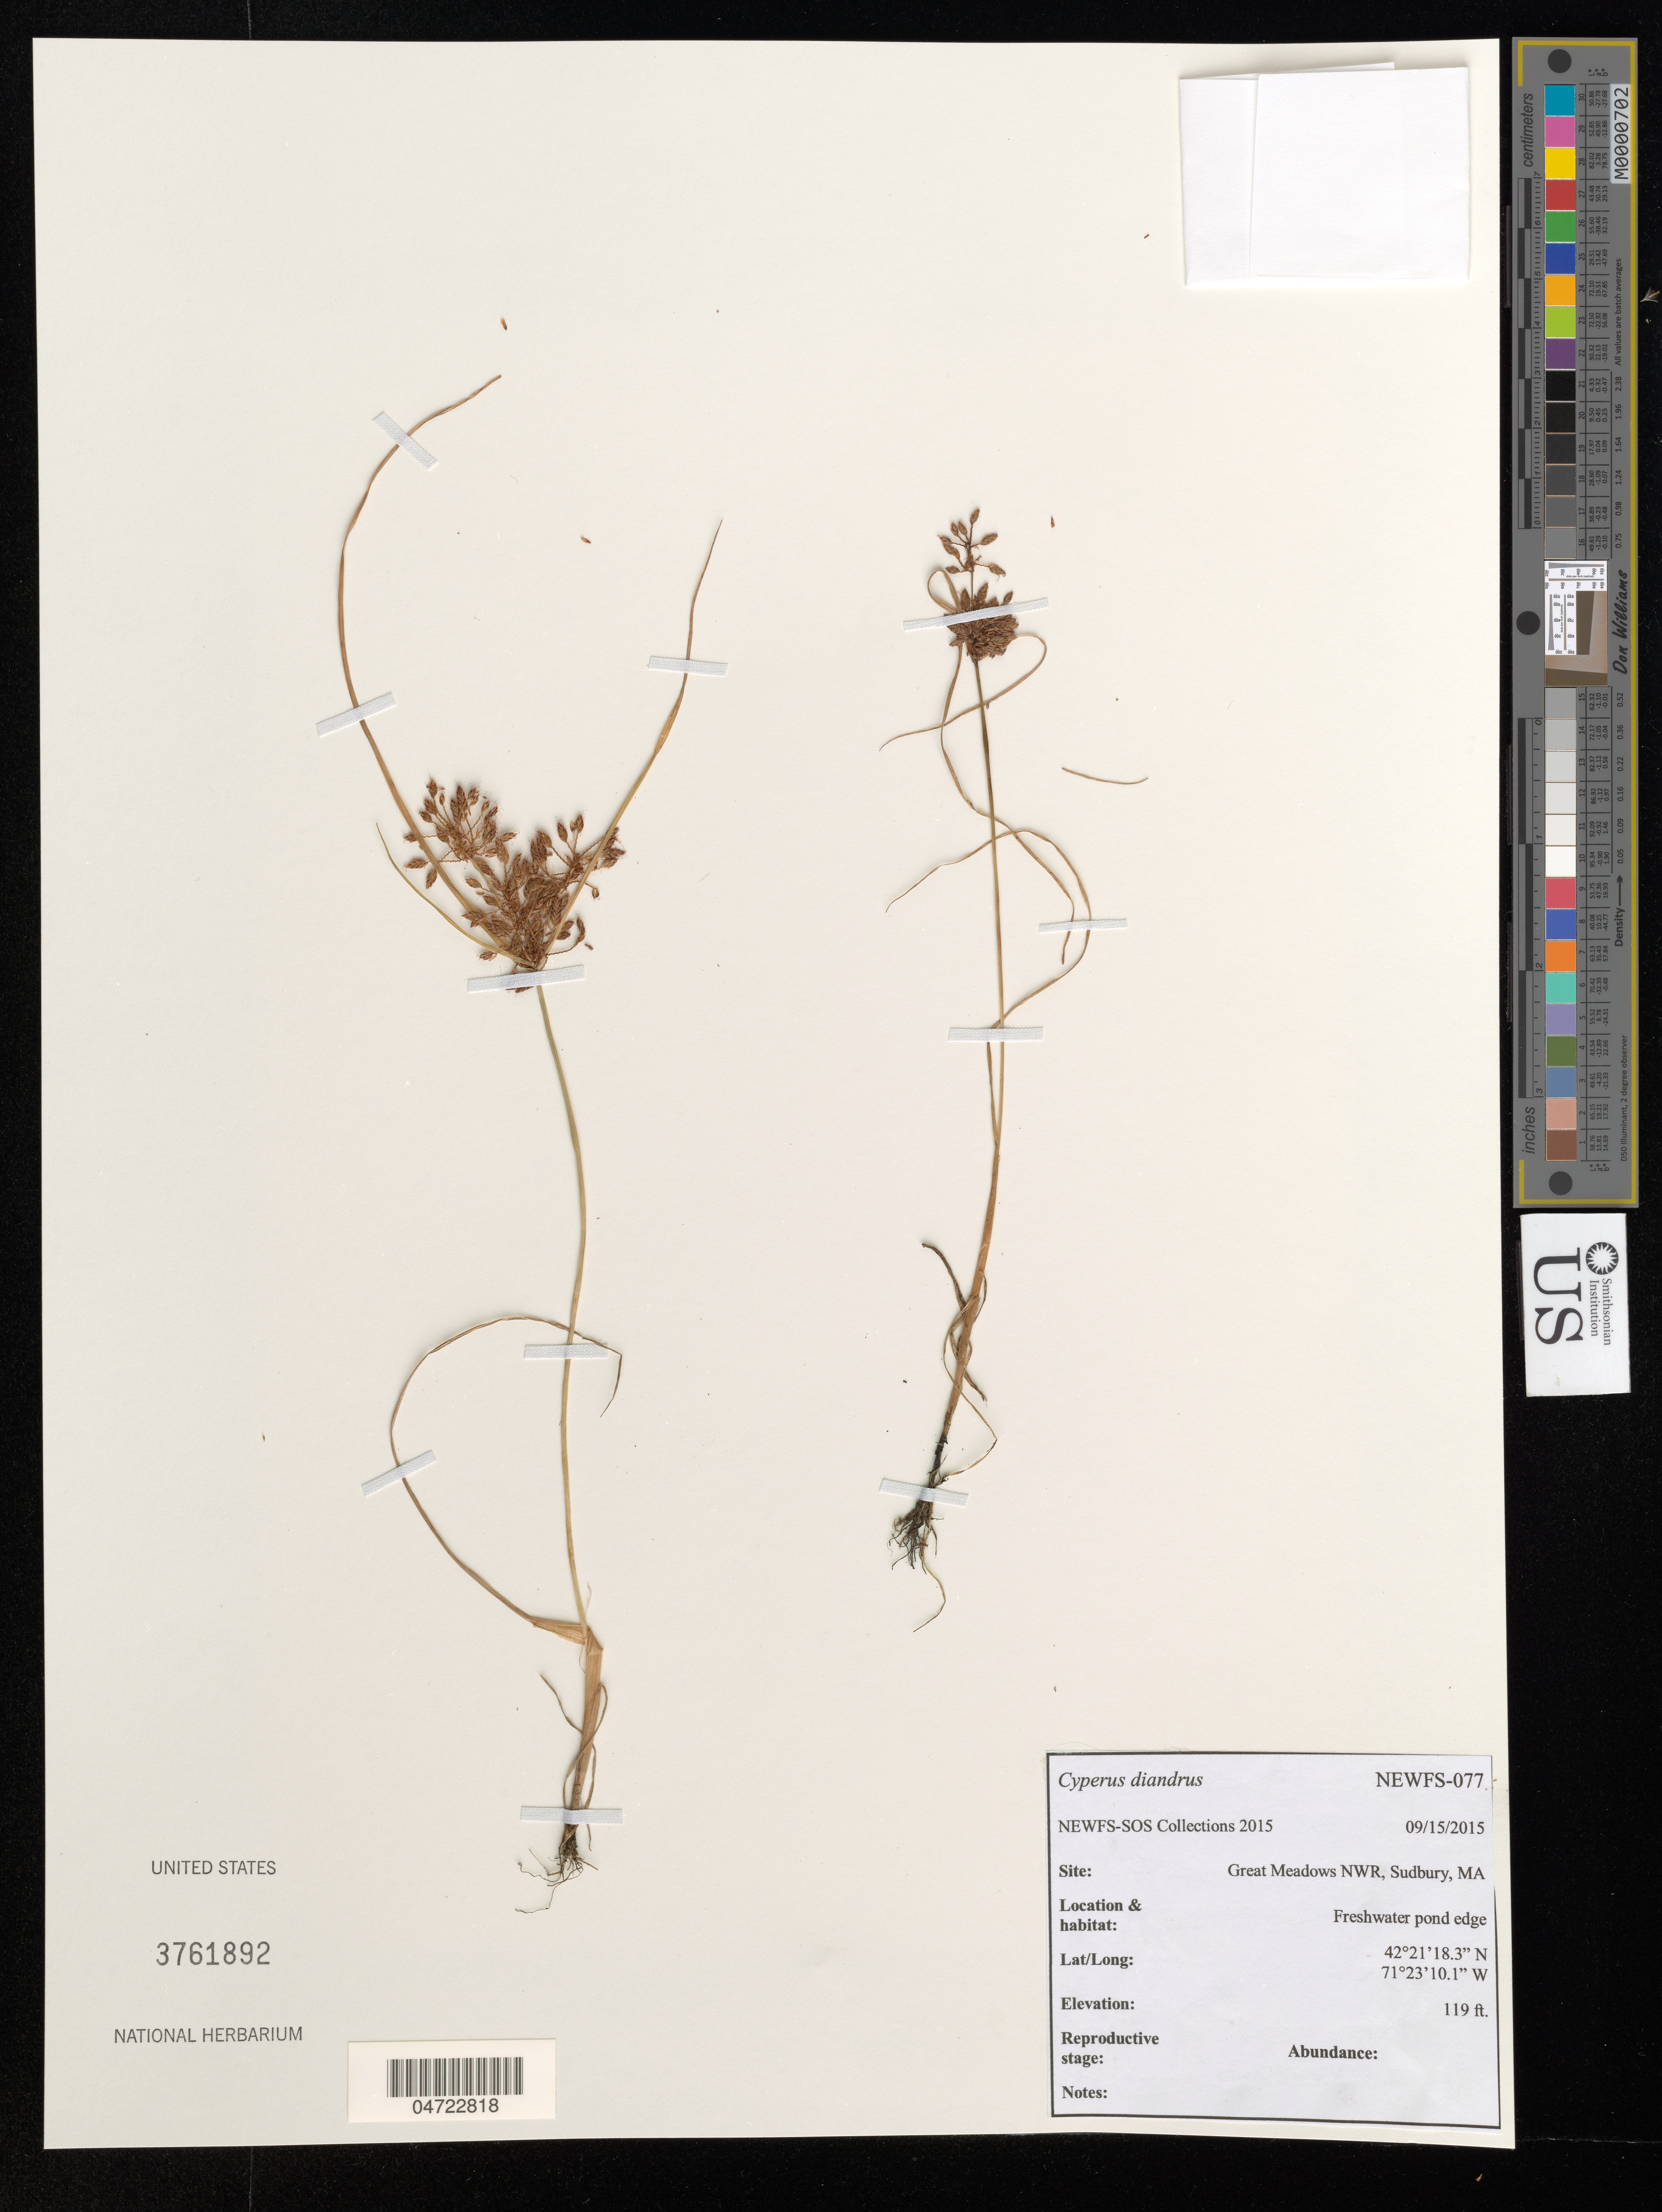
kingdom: Plantae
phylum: Tracheophyta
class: Liliopsida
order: Poales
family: Cyperaceae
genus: Cyperus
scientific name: Cyperus diandrus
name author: Torr.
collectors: NEWFS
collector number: NEWFS-077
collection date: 2015-09-15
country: United States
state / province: Massachusetts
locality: Great Meadows NWR, Sudbury.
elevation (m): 36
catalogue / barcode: US 3761892